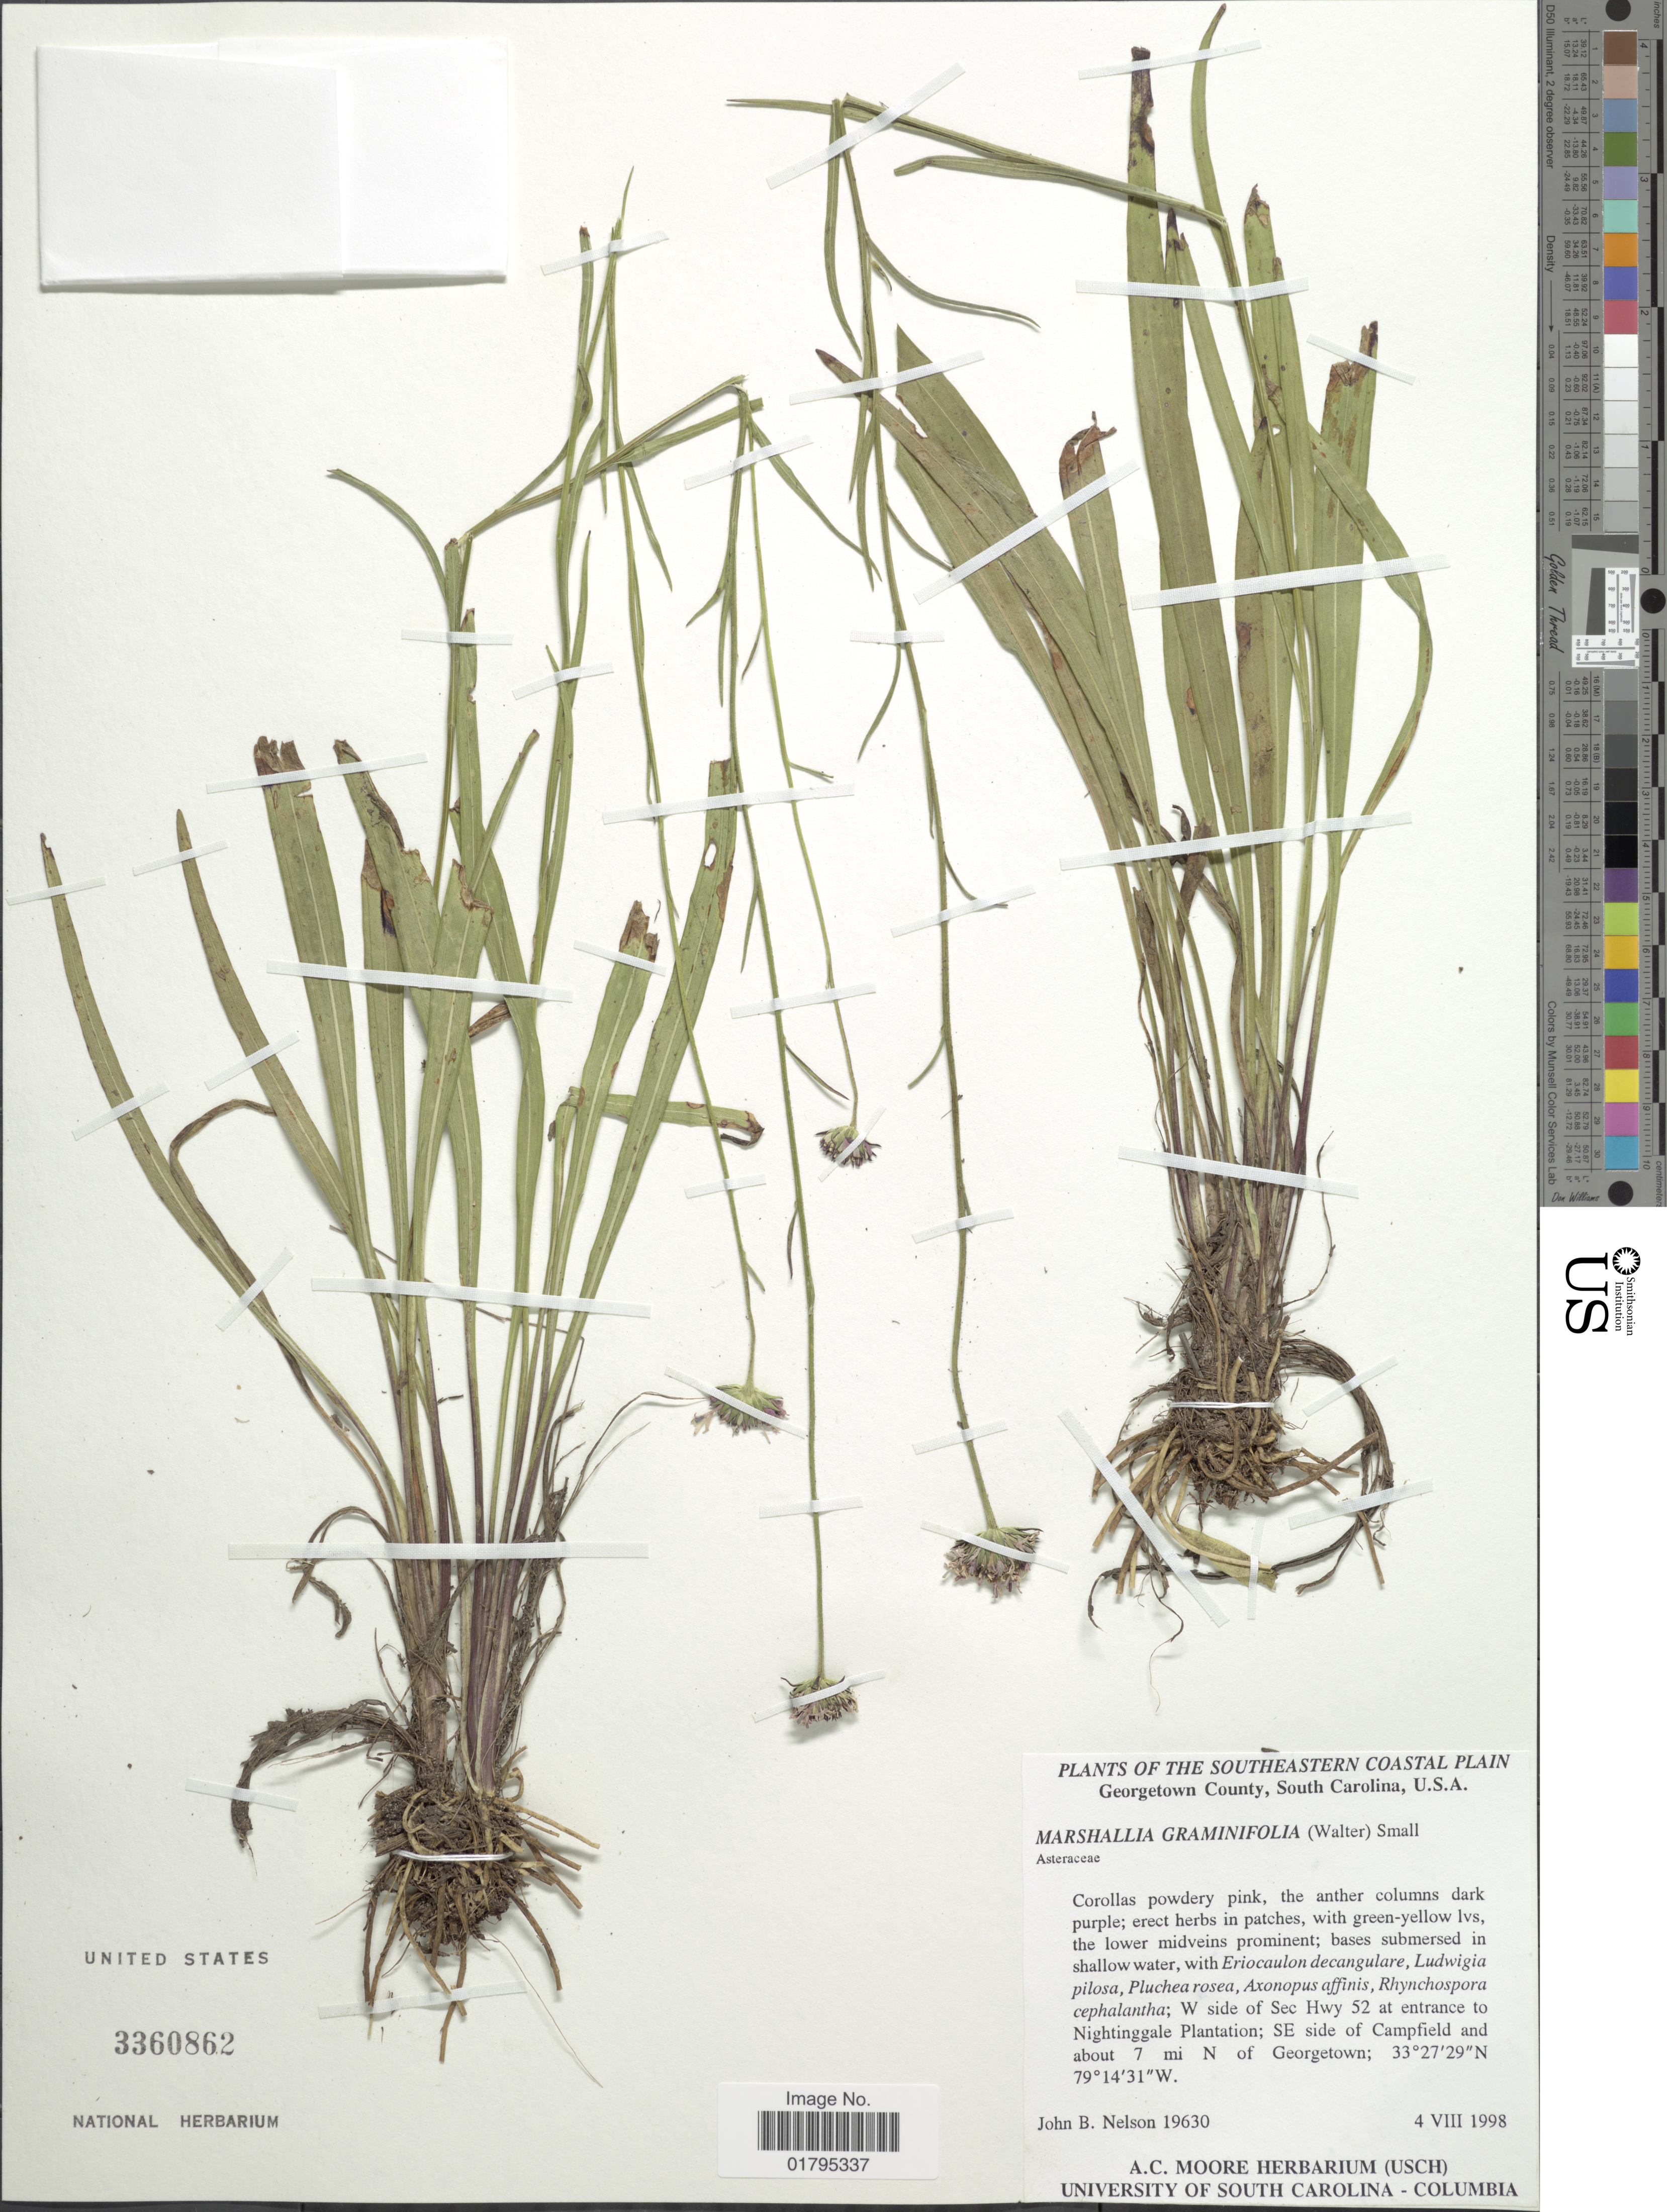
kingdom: Plantae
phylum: Tracheophyta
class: Magnoliopsida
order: Asterales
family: Asteraceae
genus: Marshallia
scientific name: Marshallia grandiflora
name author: Beadle & F.E. Boynton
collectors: J. B. Nelson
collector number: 19630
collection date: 1998-08-04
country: United States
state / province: South Carolina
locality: Southeastern Coastal Plain, Georgetown County, South Carolina, U.S. A. W side of Sec Hwy 52 at entrance to Nightinggale Plantation ; SE side of Campfield and about 7 mi N of Georgetown.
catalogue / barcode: US 3360862